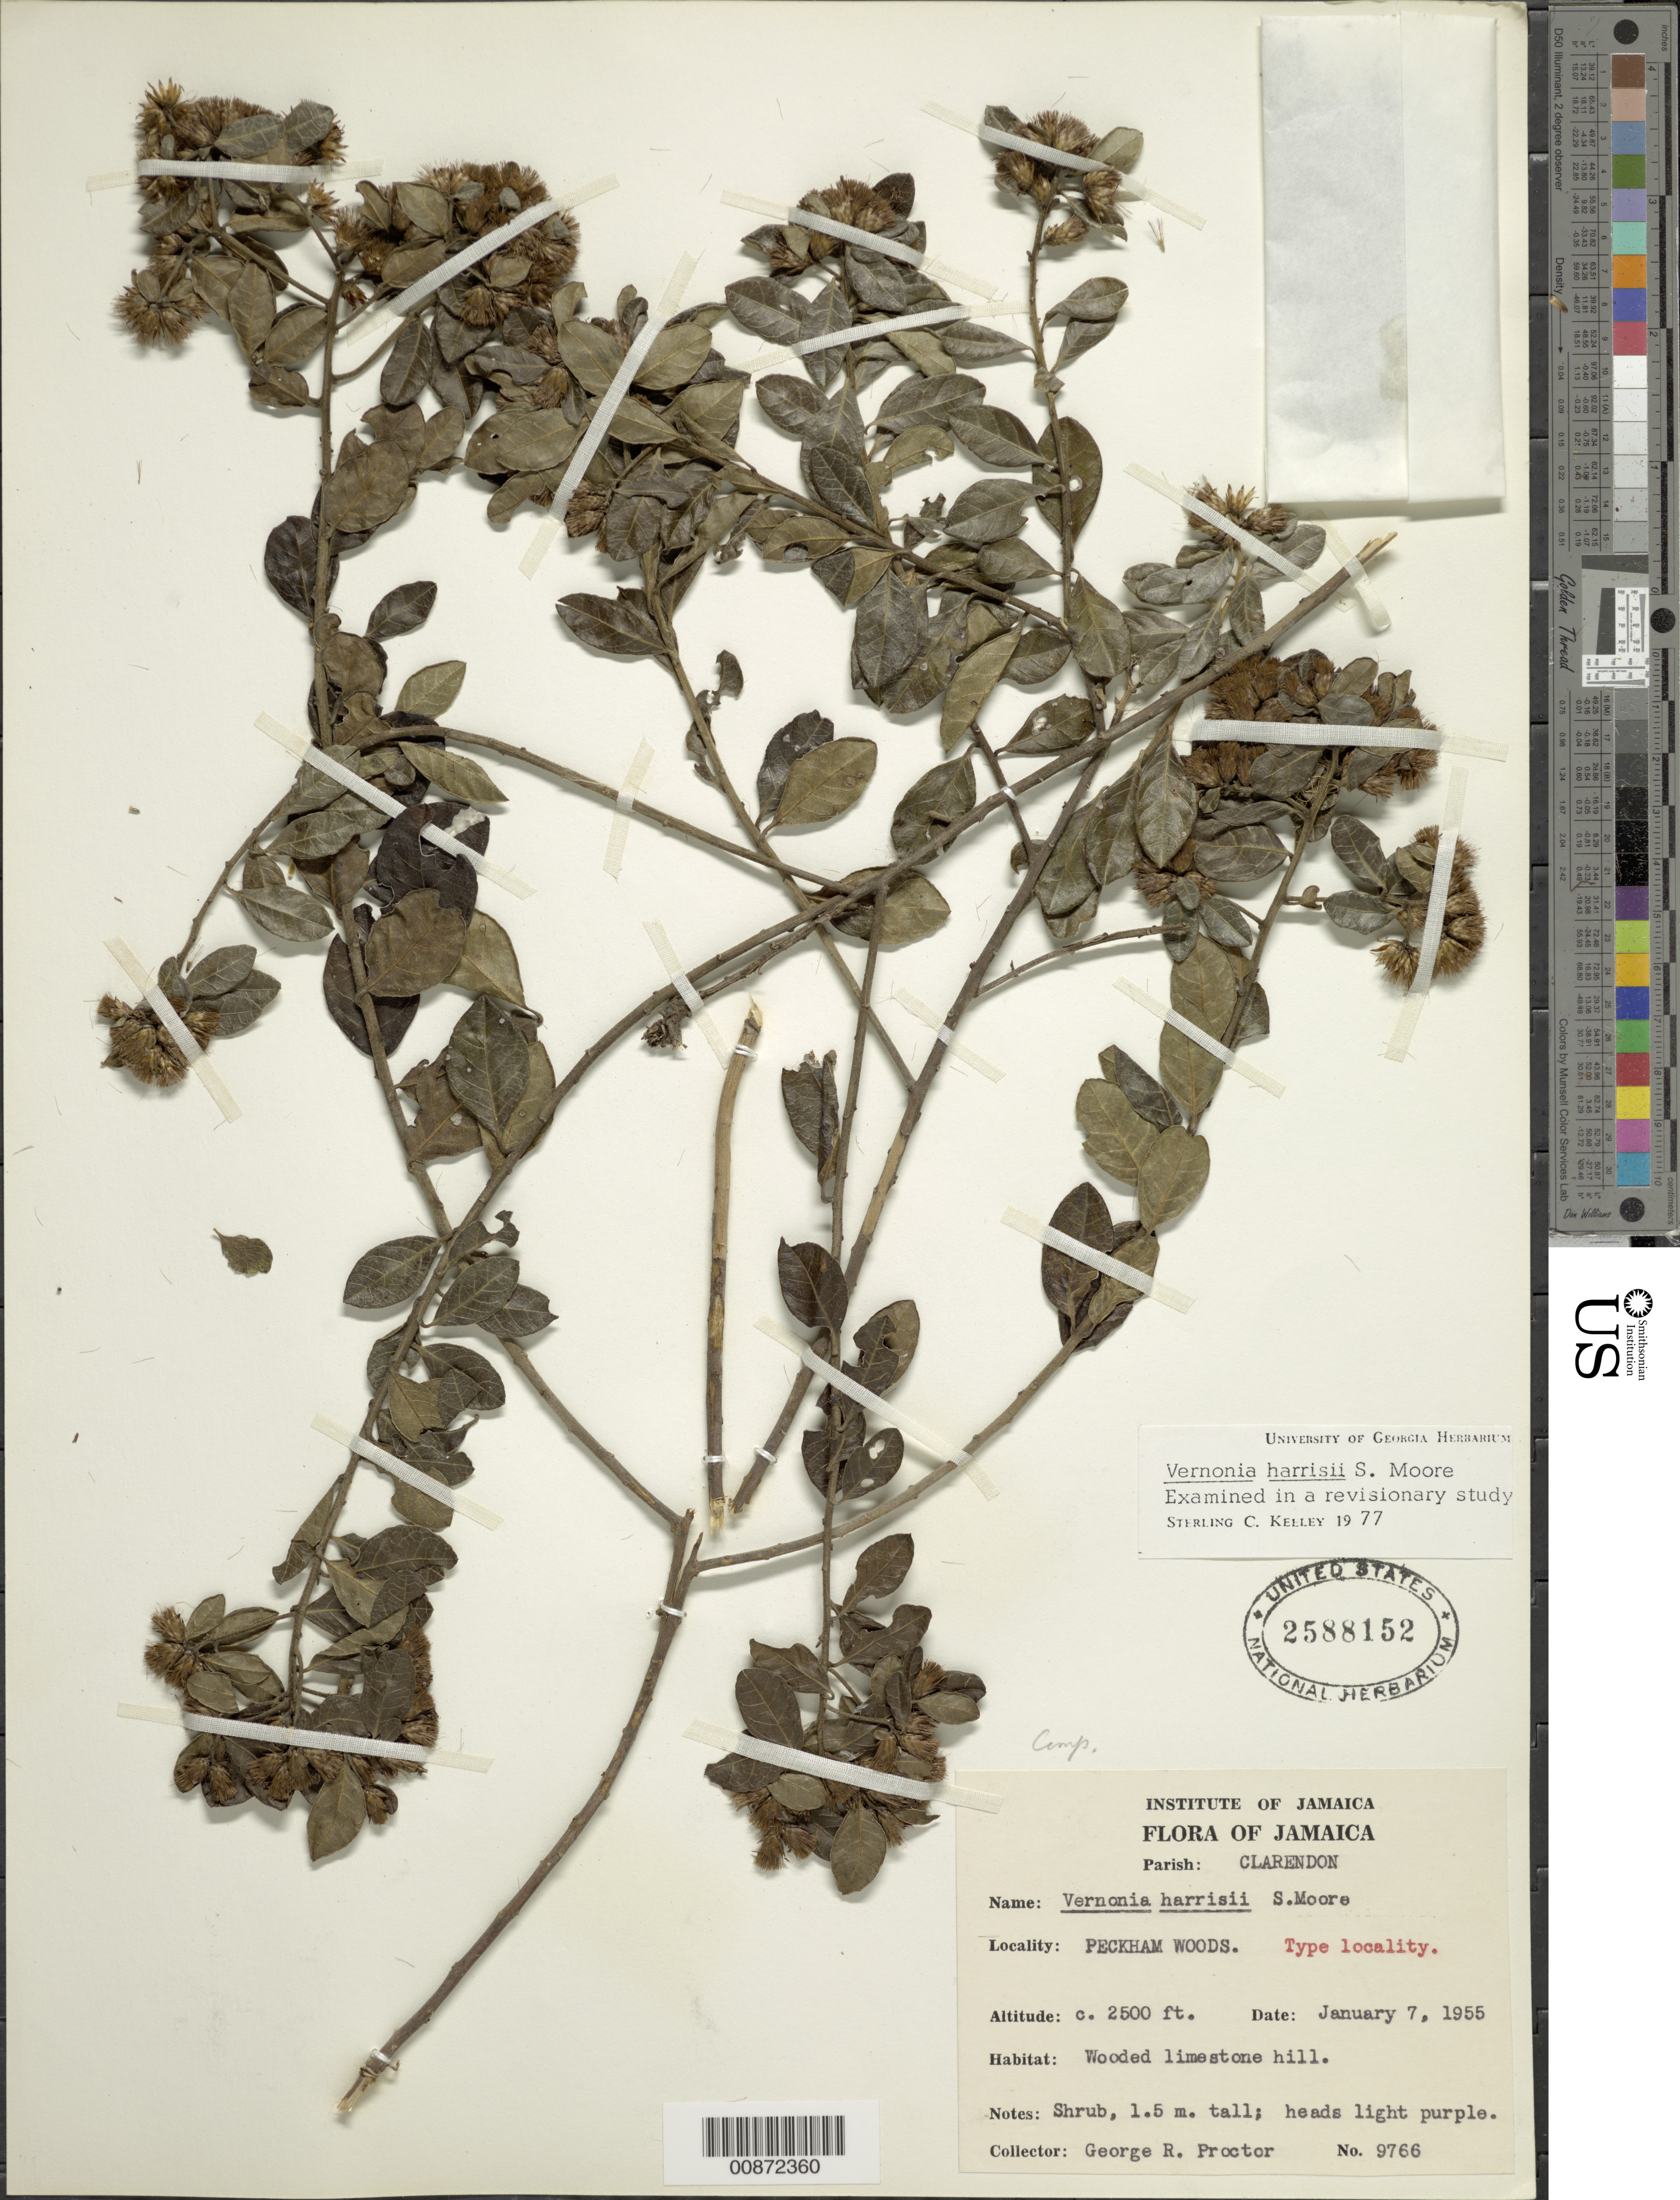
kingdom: Plantae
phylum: Tracheophyta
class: Magnoliopsida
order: Asterales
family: Asteraceae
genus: Lepidaploa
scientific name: Lepidaploa harrisii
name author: (S. Moore) H. Rob.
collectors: G. R. Proctor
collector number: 9766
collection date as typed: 07 Jan 1955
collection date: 1955-01-07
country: Jamaica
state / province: Clarendon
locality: Peckham Woods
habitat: Wooded limestone hill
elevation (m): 762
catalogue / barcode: US 2588252